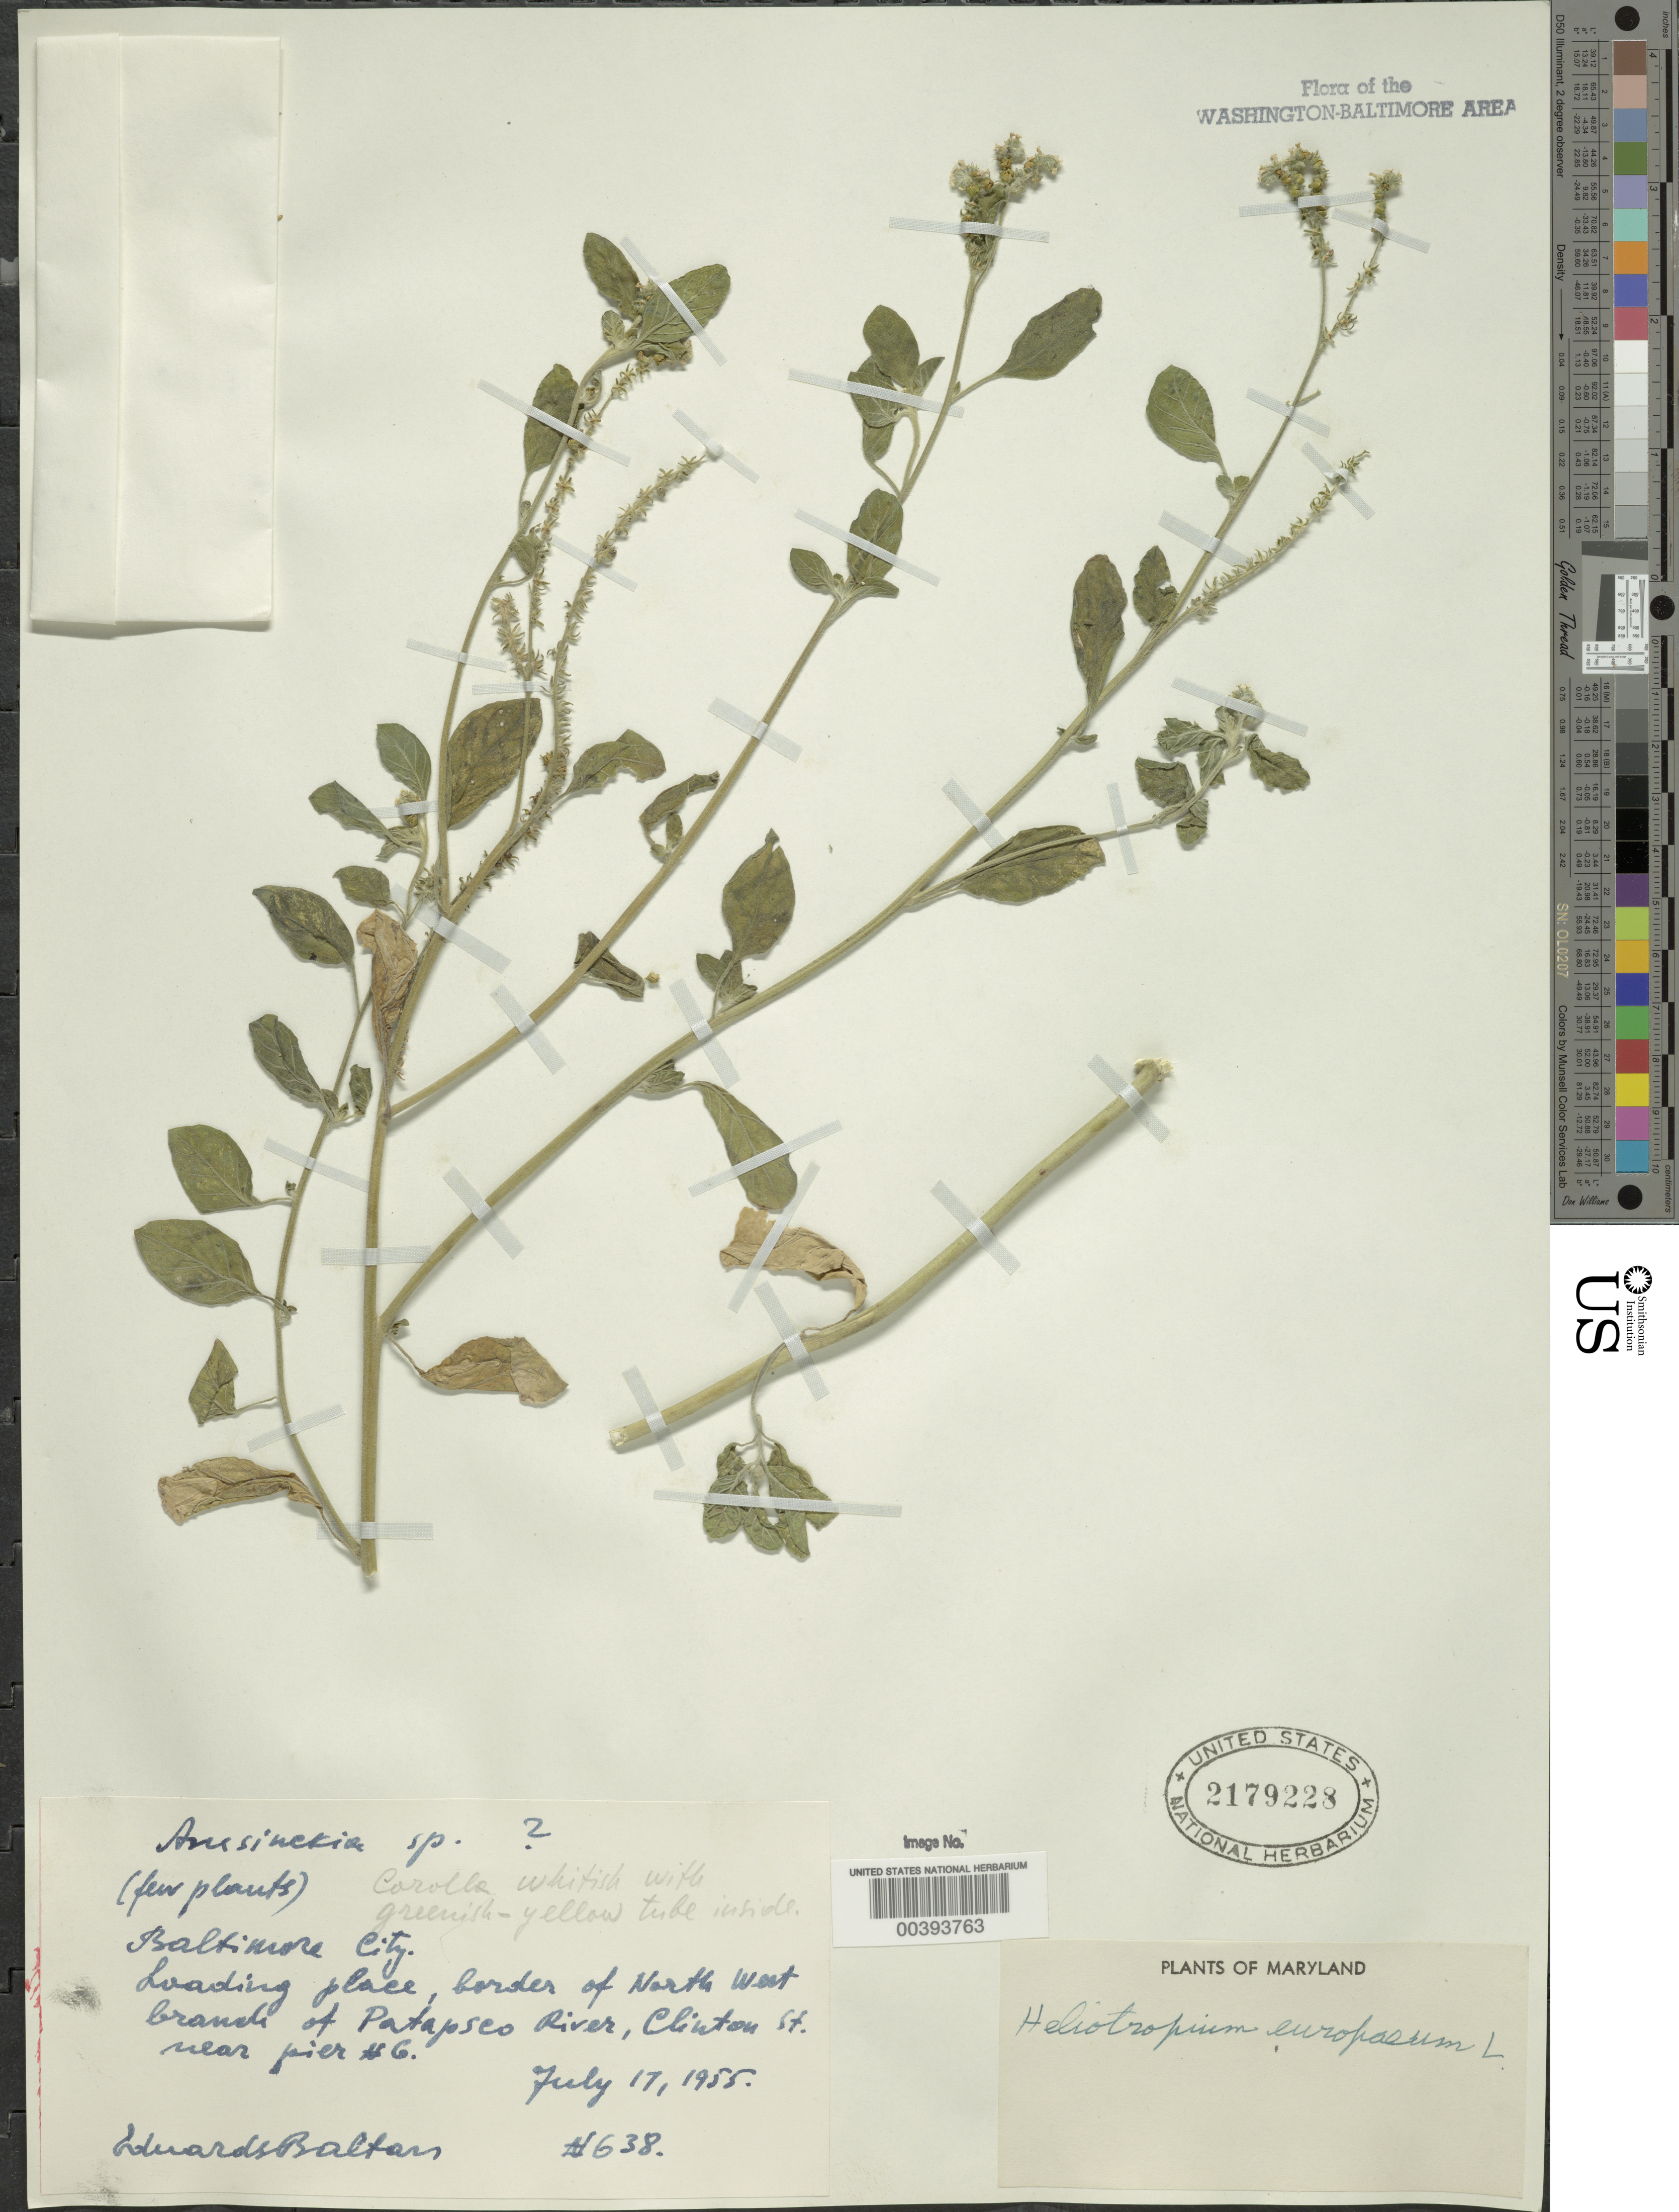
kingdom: Plantae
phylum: Tracheophyta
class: Magnoliopsida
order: Boraginales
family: Heliotropiaceae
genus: Heliotropium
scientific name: Heliotropium europaeum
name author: L.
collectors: E. Baltars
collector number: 638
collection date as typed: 17 Jul 1955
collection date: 1955-07-17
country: United States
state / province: Maryland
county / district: Baltimore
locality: Northwest Branch of the Patapsco River, Baltimore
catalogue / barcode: US 2179228